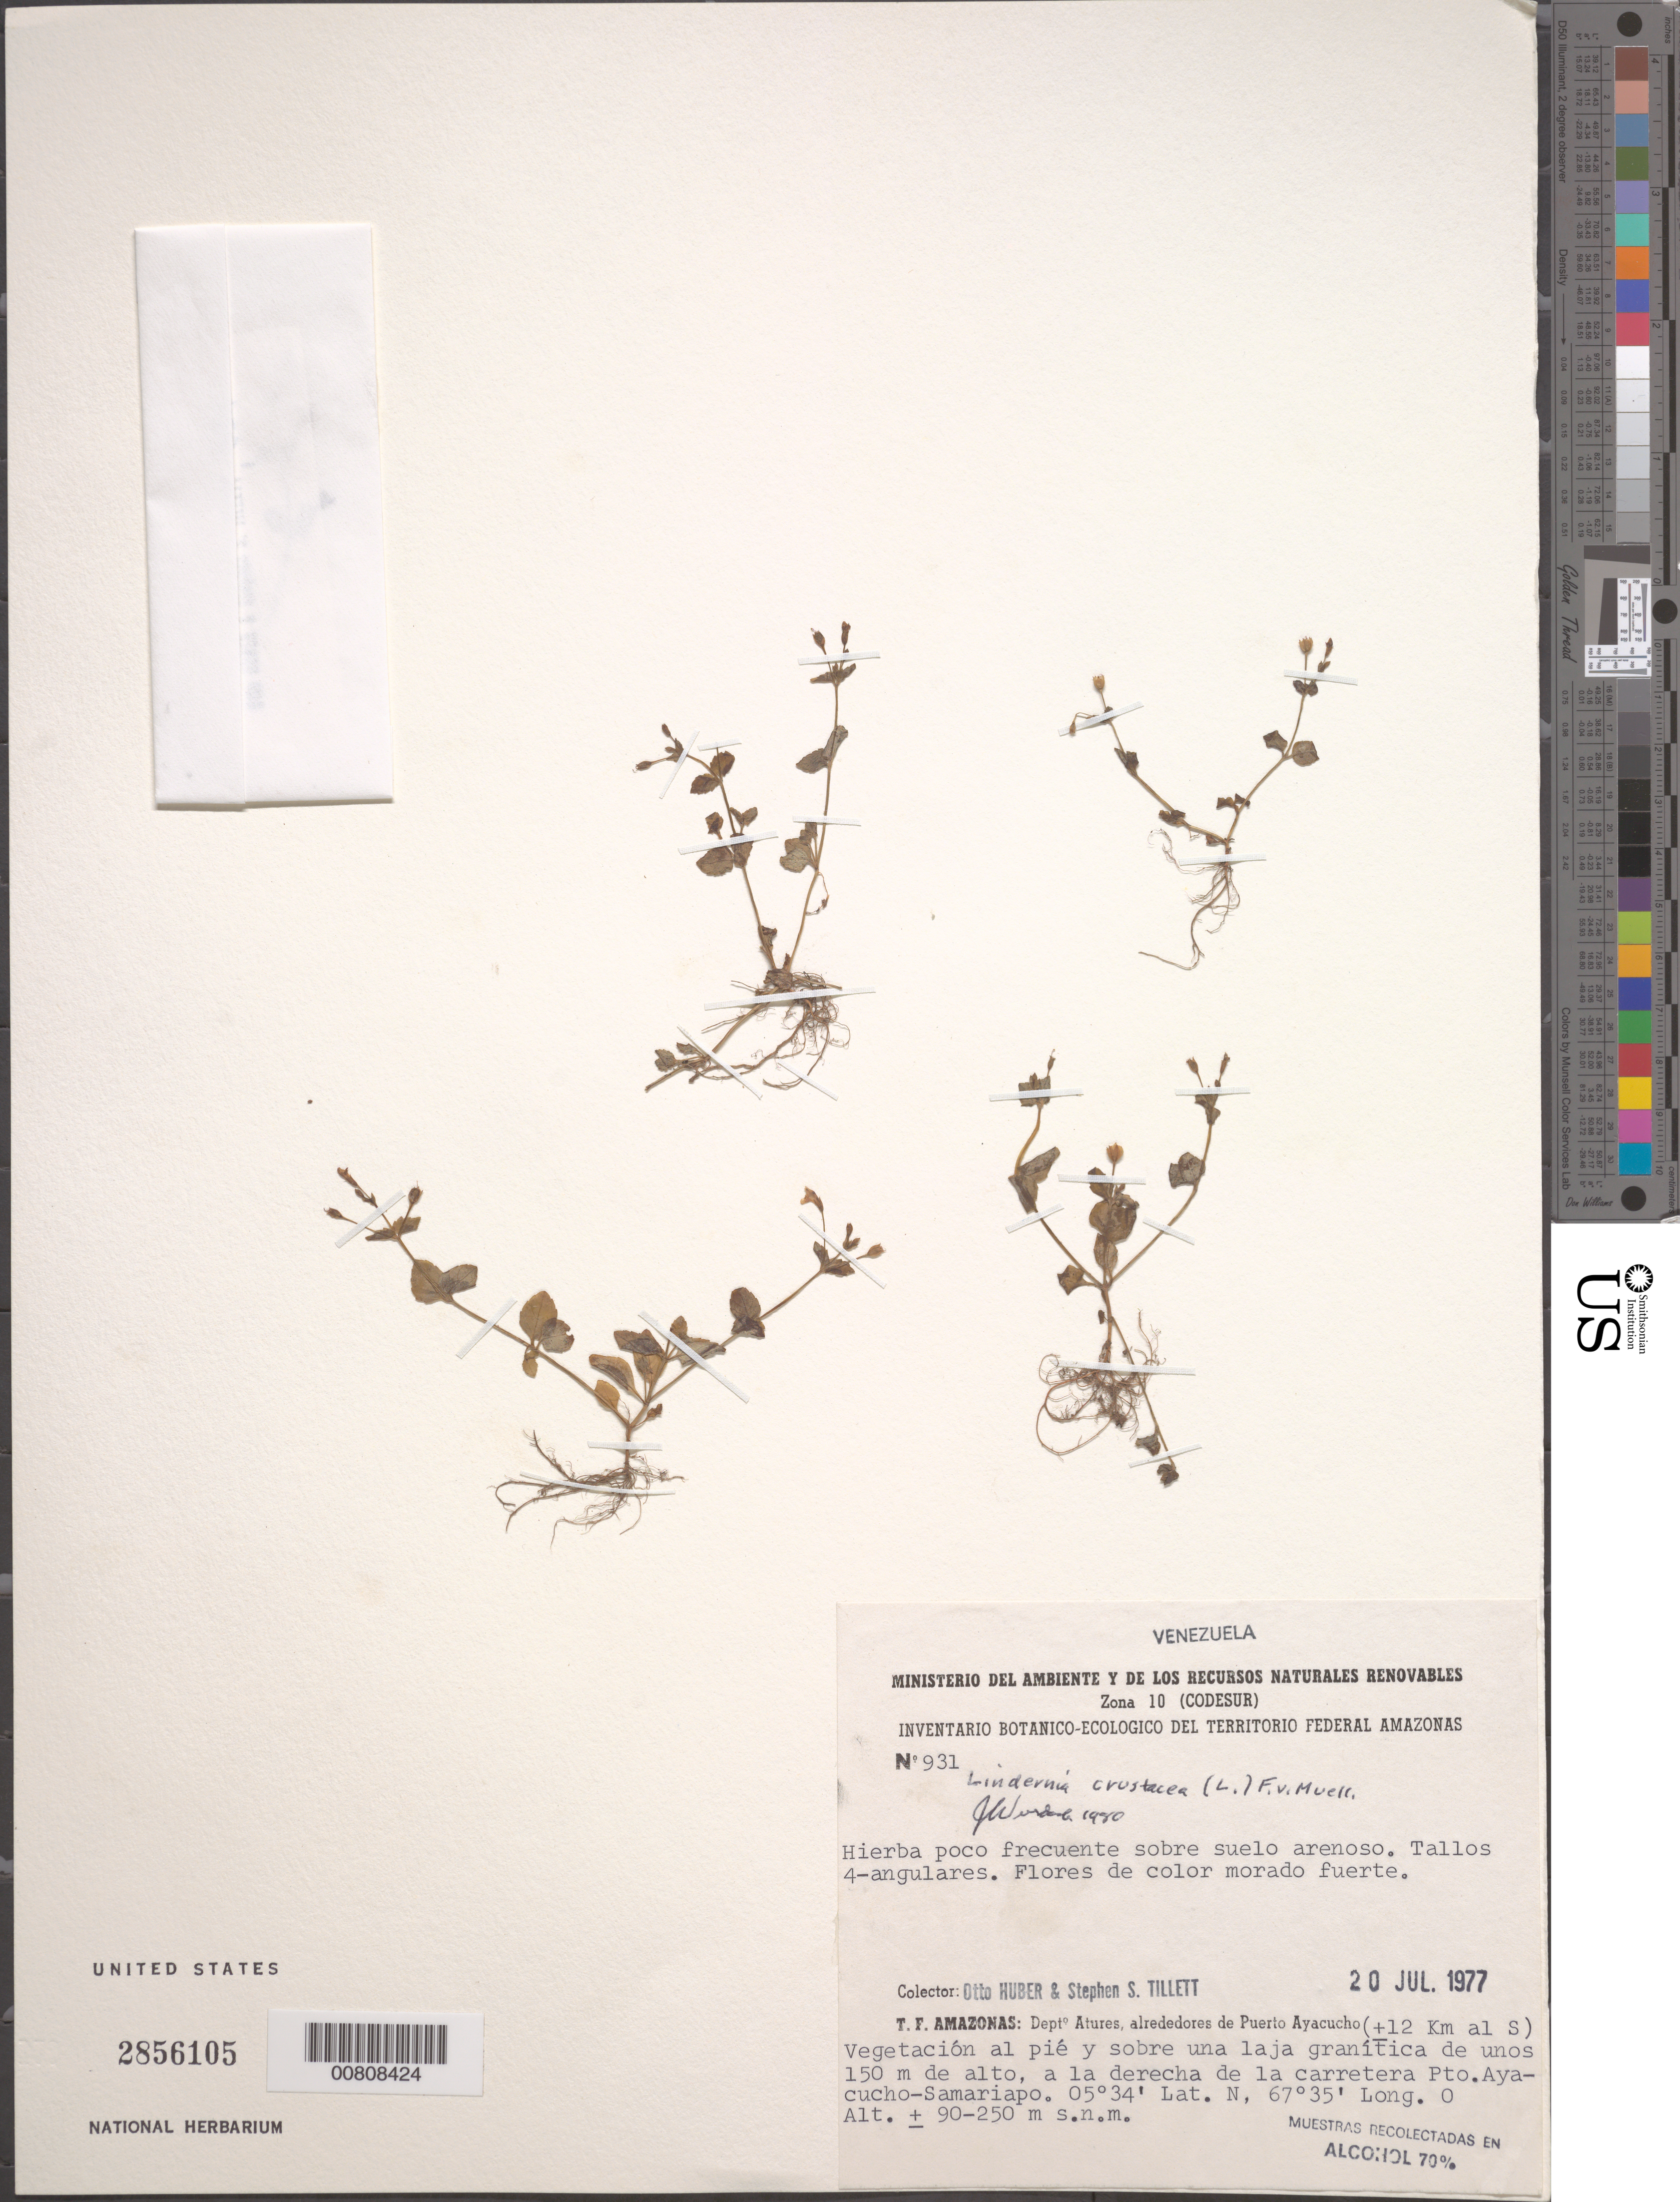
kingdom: Plantae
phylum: Tracheophyta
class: Magnoliopsida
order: Lamiales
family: Linderniaceae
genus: Lindernia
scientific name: Lindernia crustacea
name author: (L.) F. Muell.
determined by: Wurdack, John J., (US), US (UNITED STATES)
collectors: O. Huber & S. S. Tillett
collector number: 931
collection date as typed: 20-Jul-77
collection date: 1977-07-20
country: Venezuela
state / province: Amazonas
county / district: Atures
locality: Puerto Ayacucho, ±12 km al S, a la derecha de la carretera Pto Ayacucho-Samariapo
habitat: Sobre suelo arenoso. Vegetación al pié y sobre una laja granítica de unos 150 m de alto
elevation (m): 90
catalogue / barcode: US 2856105